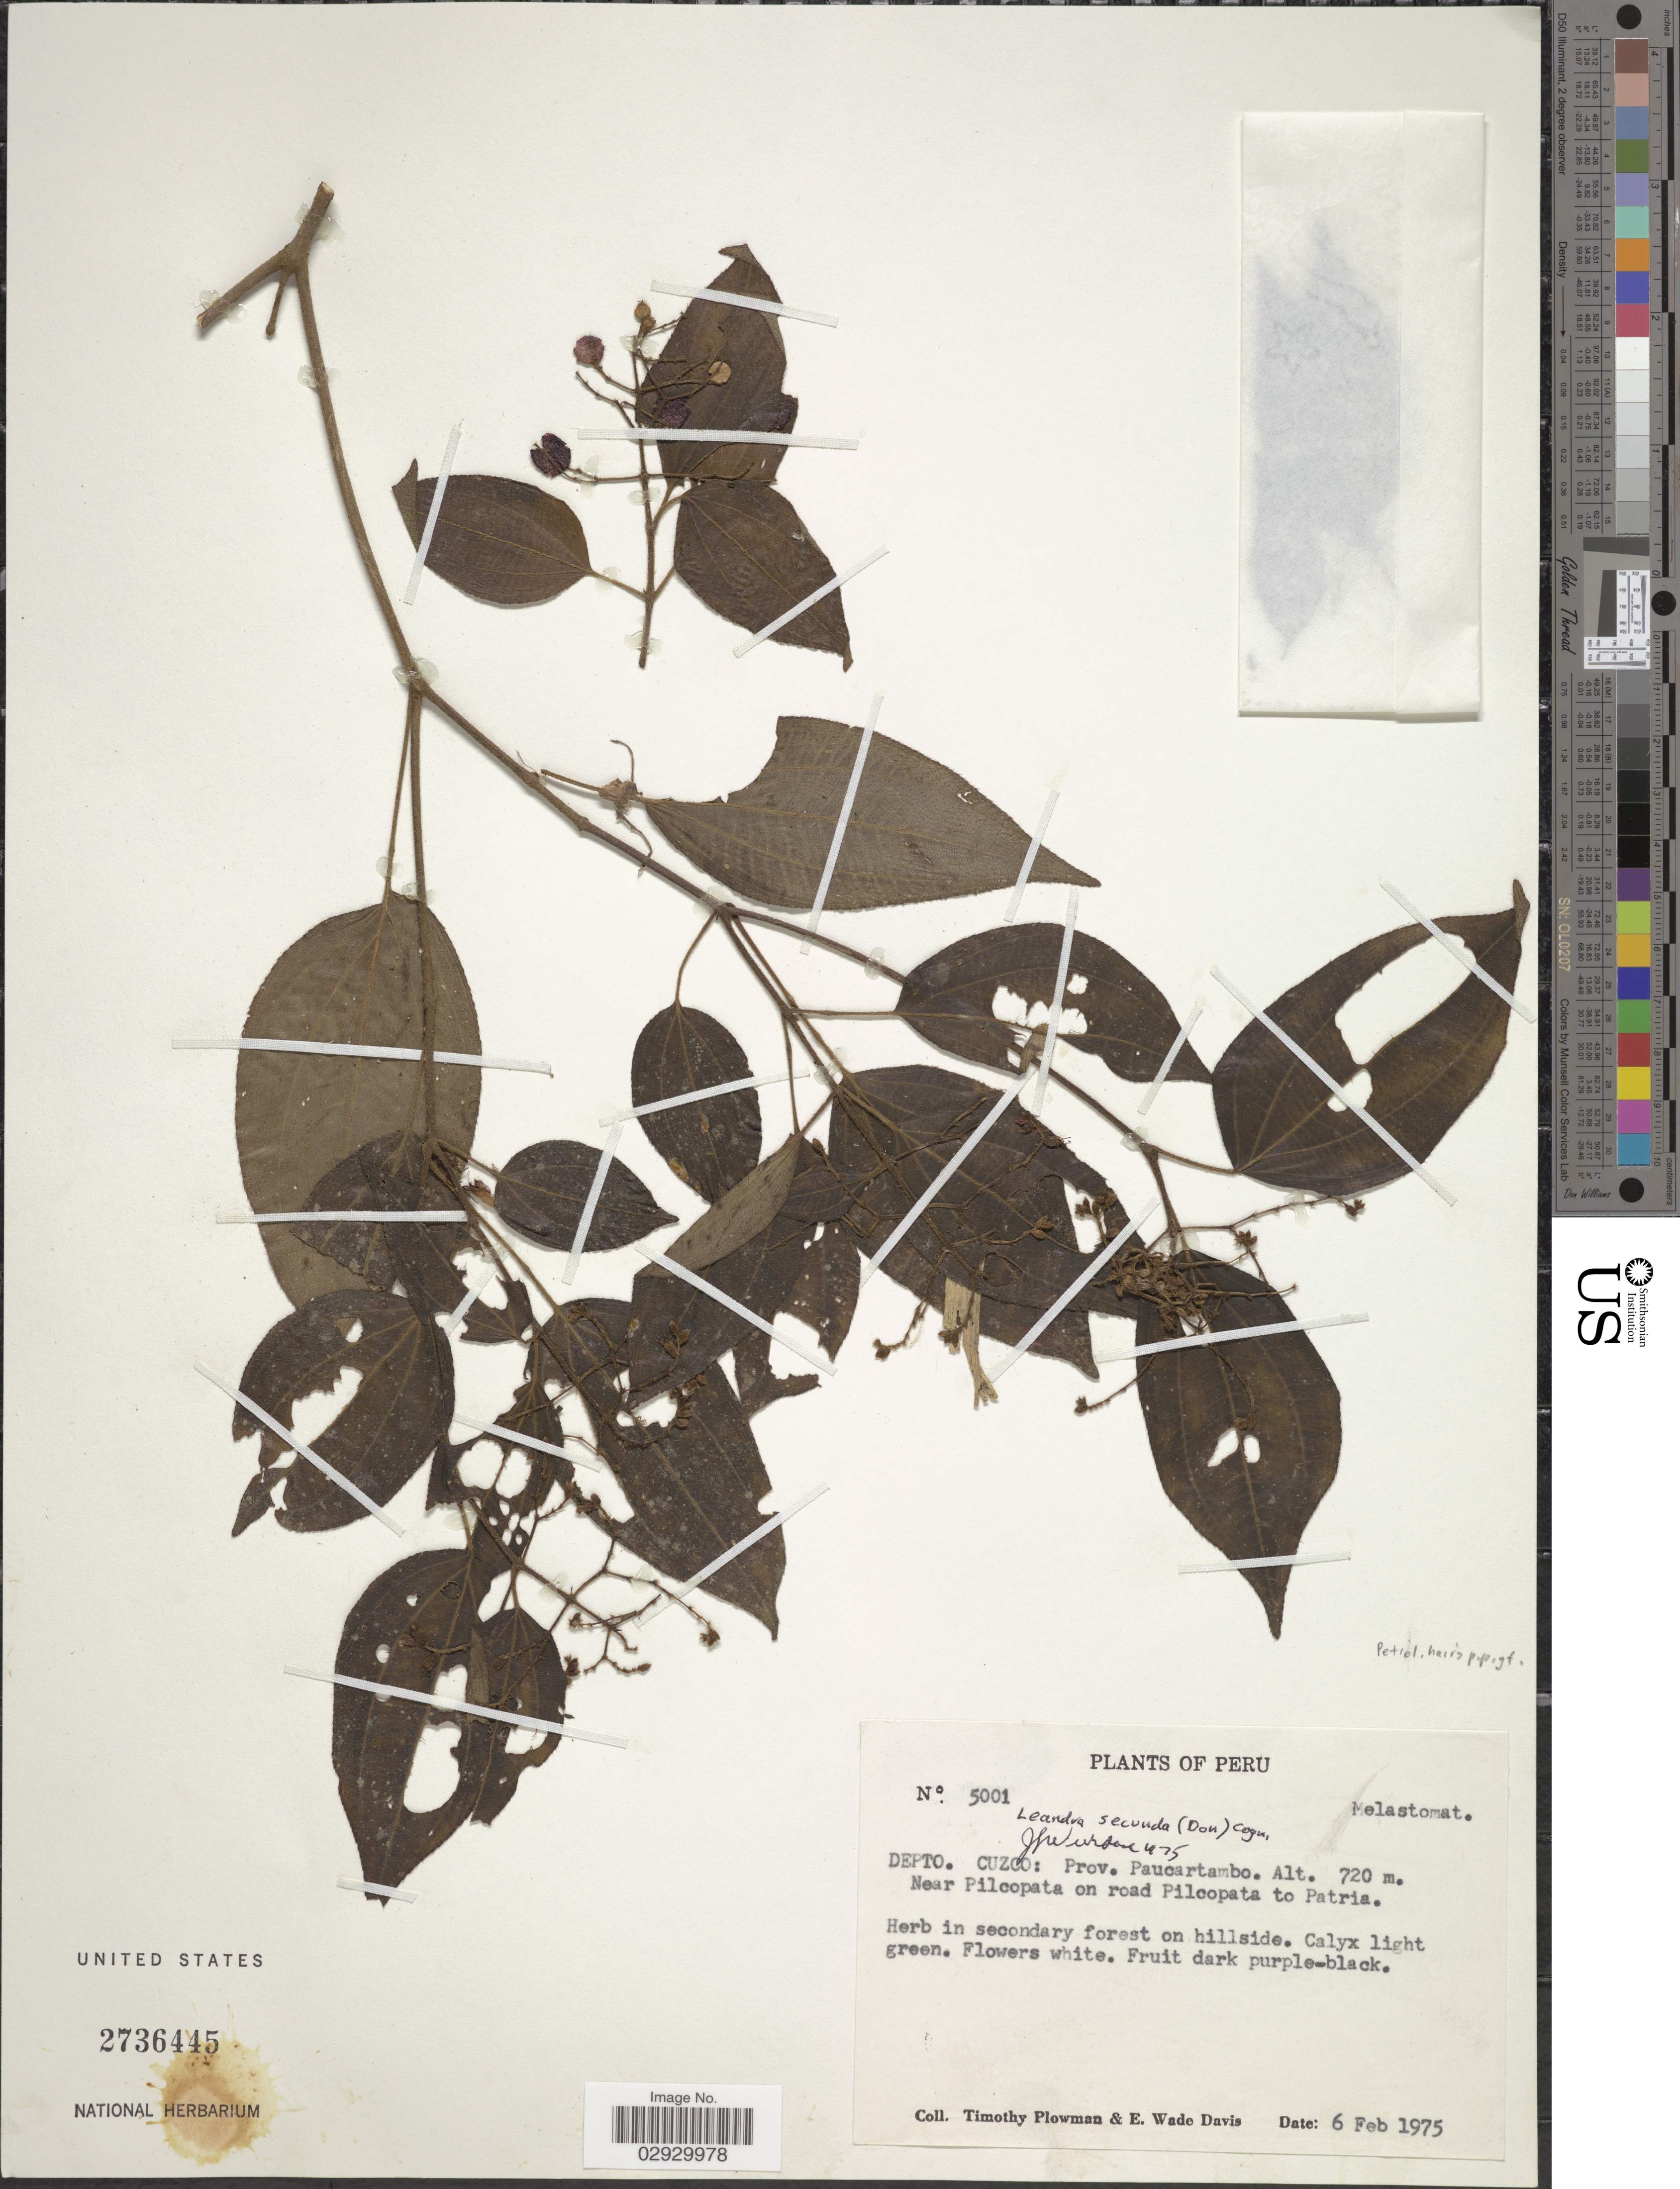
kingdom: Plantae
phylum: Tracheophyta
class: Magnoliopsida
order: Myrtales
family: Melastomataceae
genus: Leandra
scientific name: Leandra secunda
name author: (D. Don) Cogn.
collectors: T. Plowman & E. Wade-Davis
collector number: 5001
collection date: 1975-02-06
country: Peru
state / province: Cusco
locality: Depto. Cuzco: Prov, Paucartambo. Near Pilcopata on road Pilcopata to Patria.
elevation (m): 720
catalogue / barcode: US 2736445